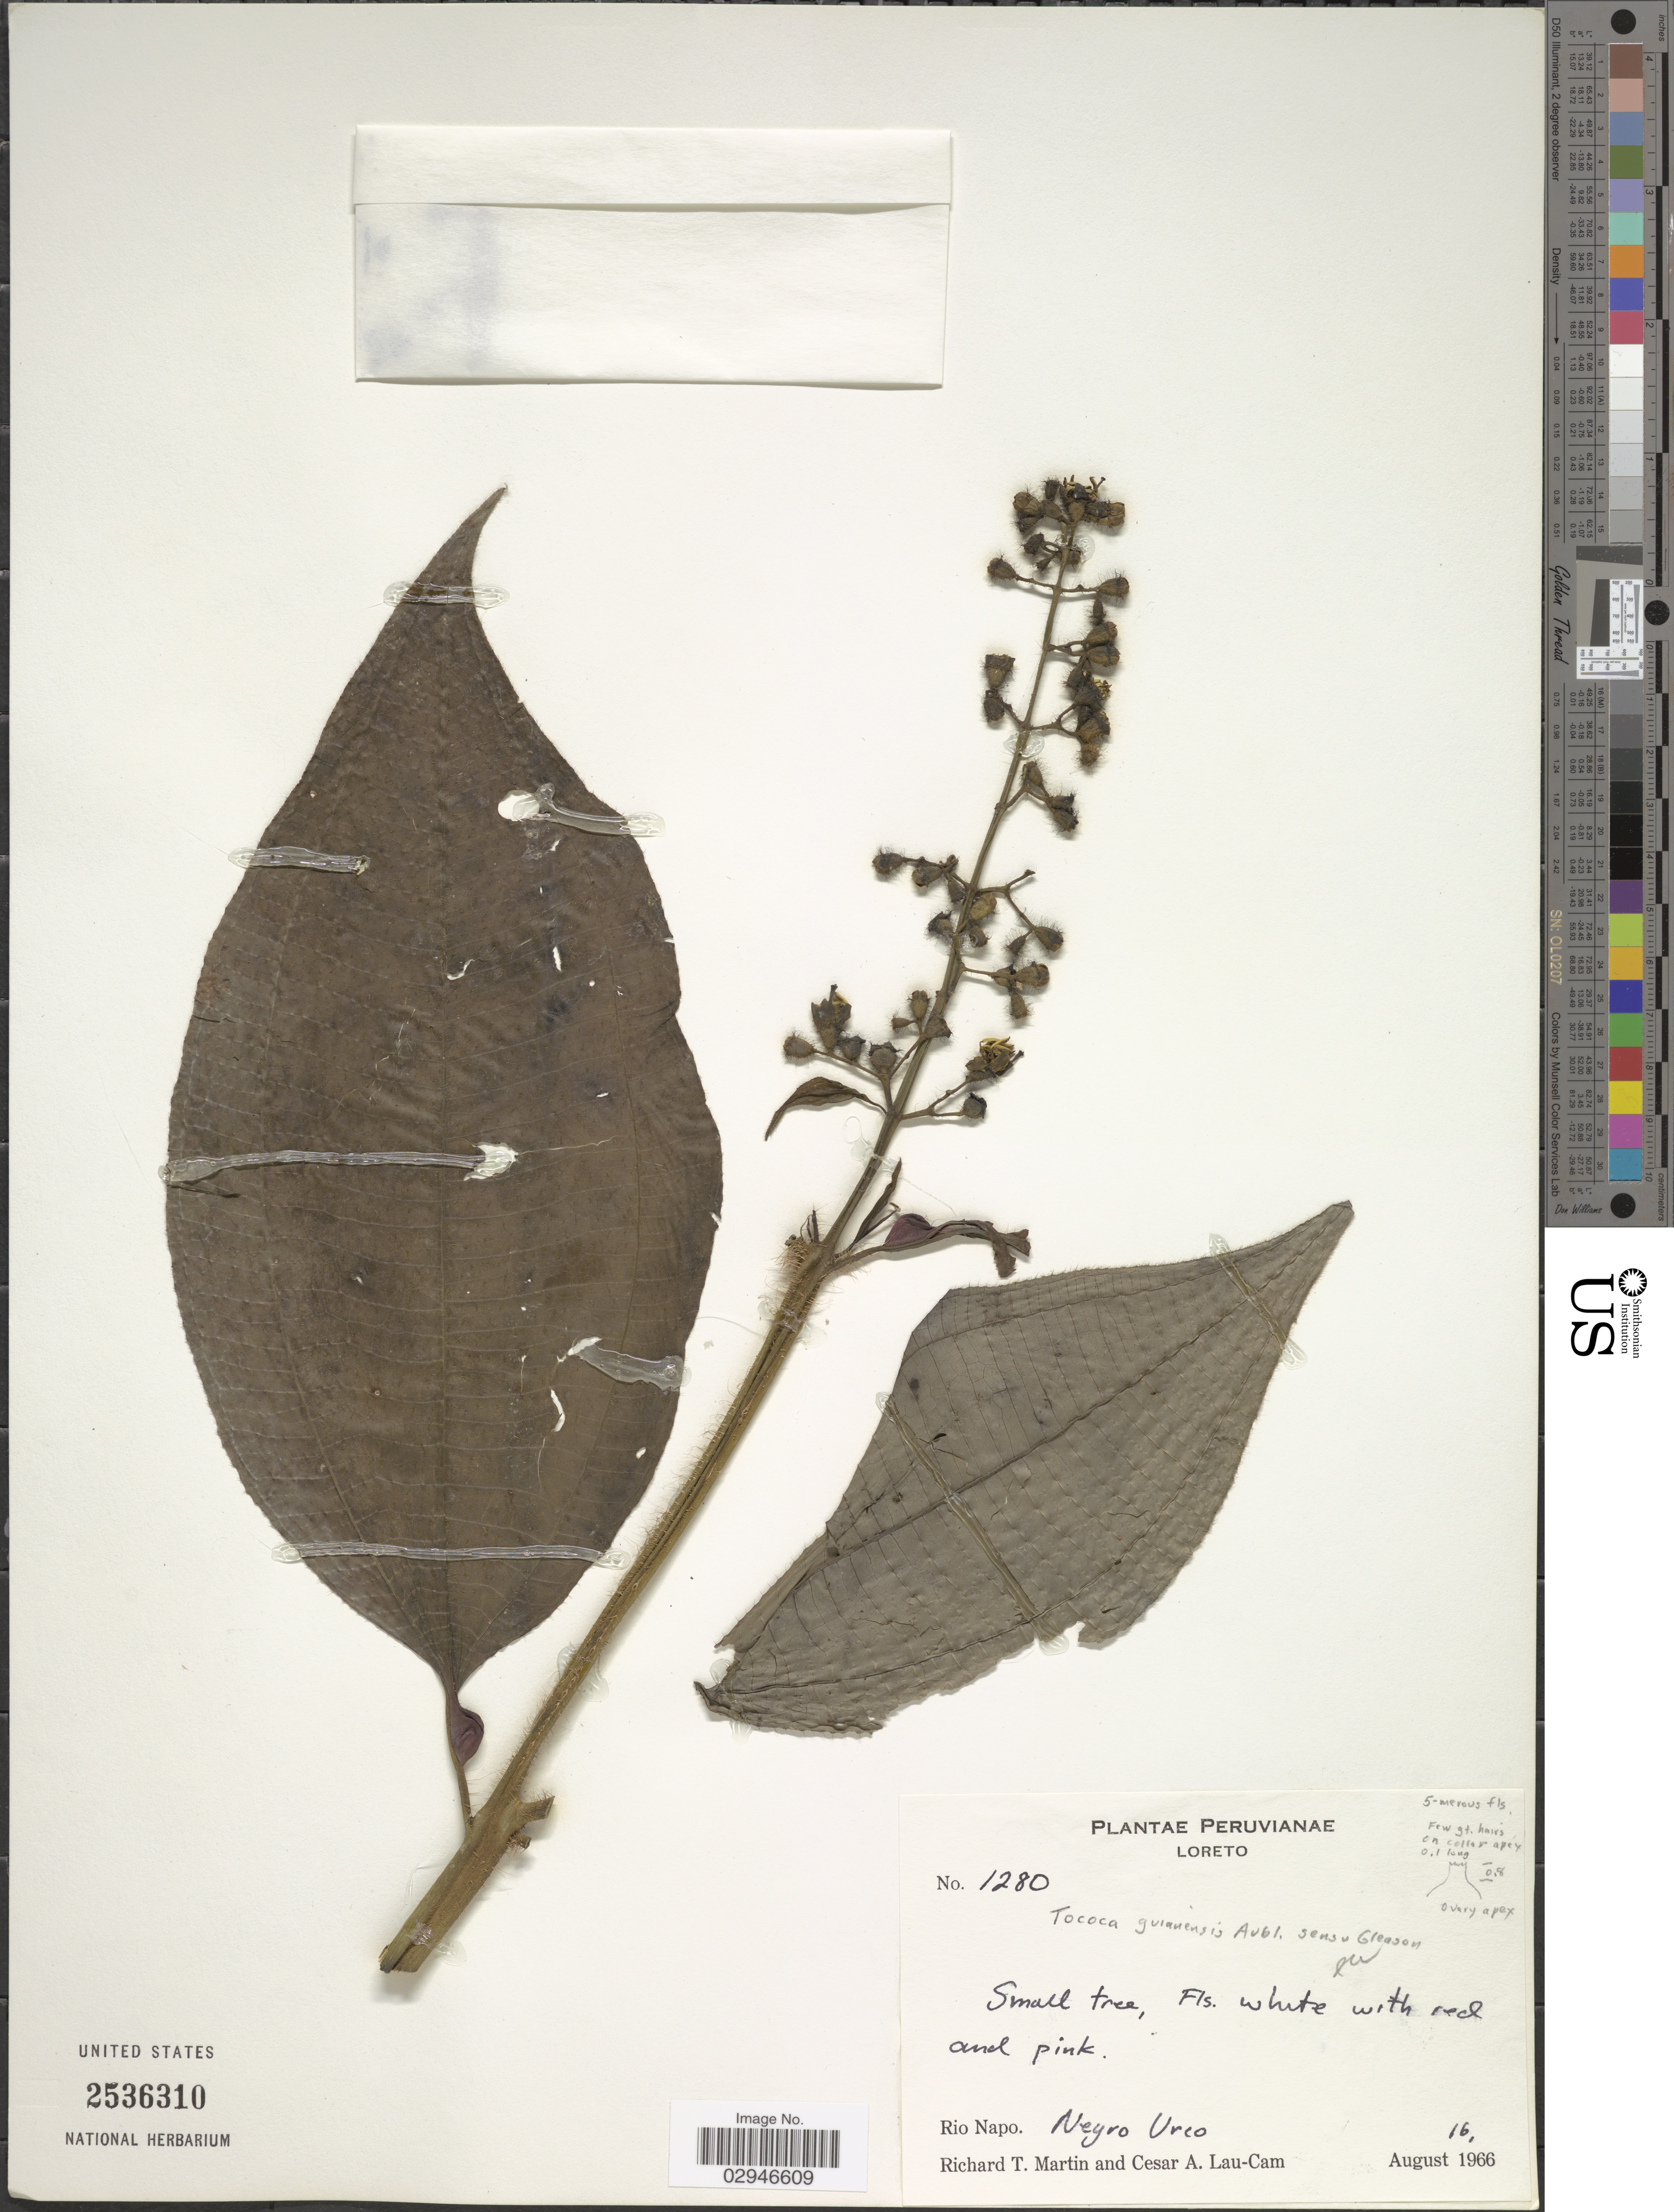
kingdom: Plantae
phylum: Tracheophyta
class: Magnoliopsida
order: Myrtales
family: Melastomataceae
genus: Tococa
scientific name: Tococa guianensis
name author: Aubl.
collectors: R. T. Martin & C. Lau-Cam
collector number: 1280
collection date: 1966-08-16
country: Peru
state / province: Loreto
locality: Rio Napo, Negro Urco.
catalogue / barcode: US 2536310